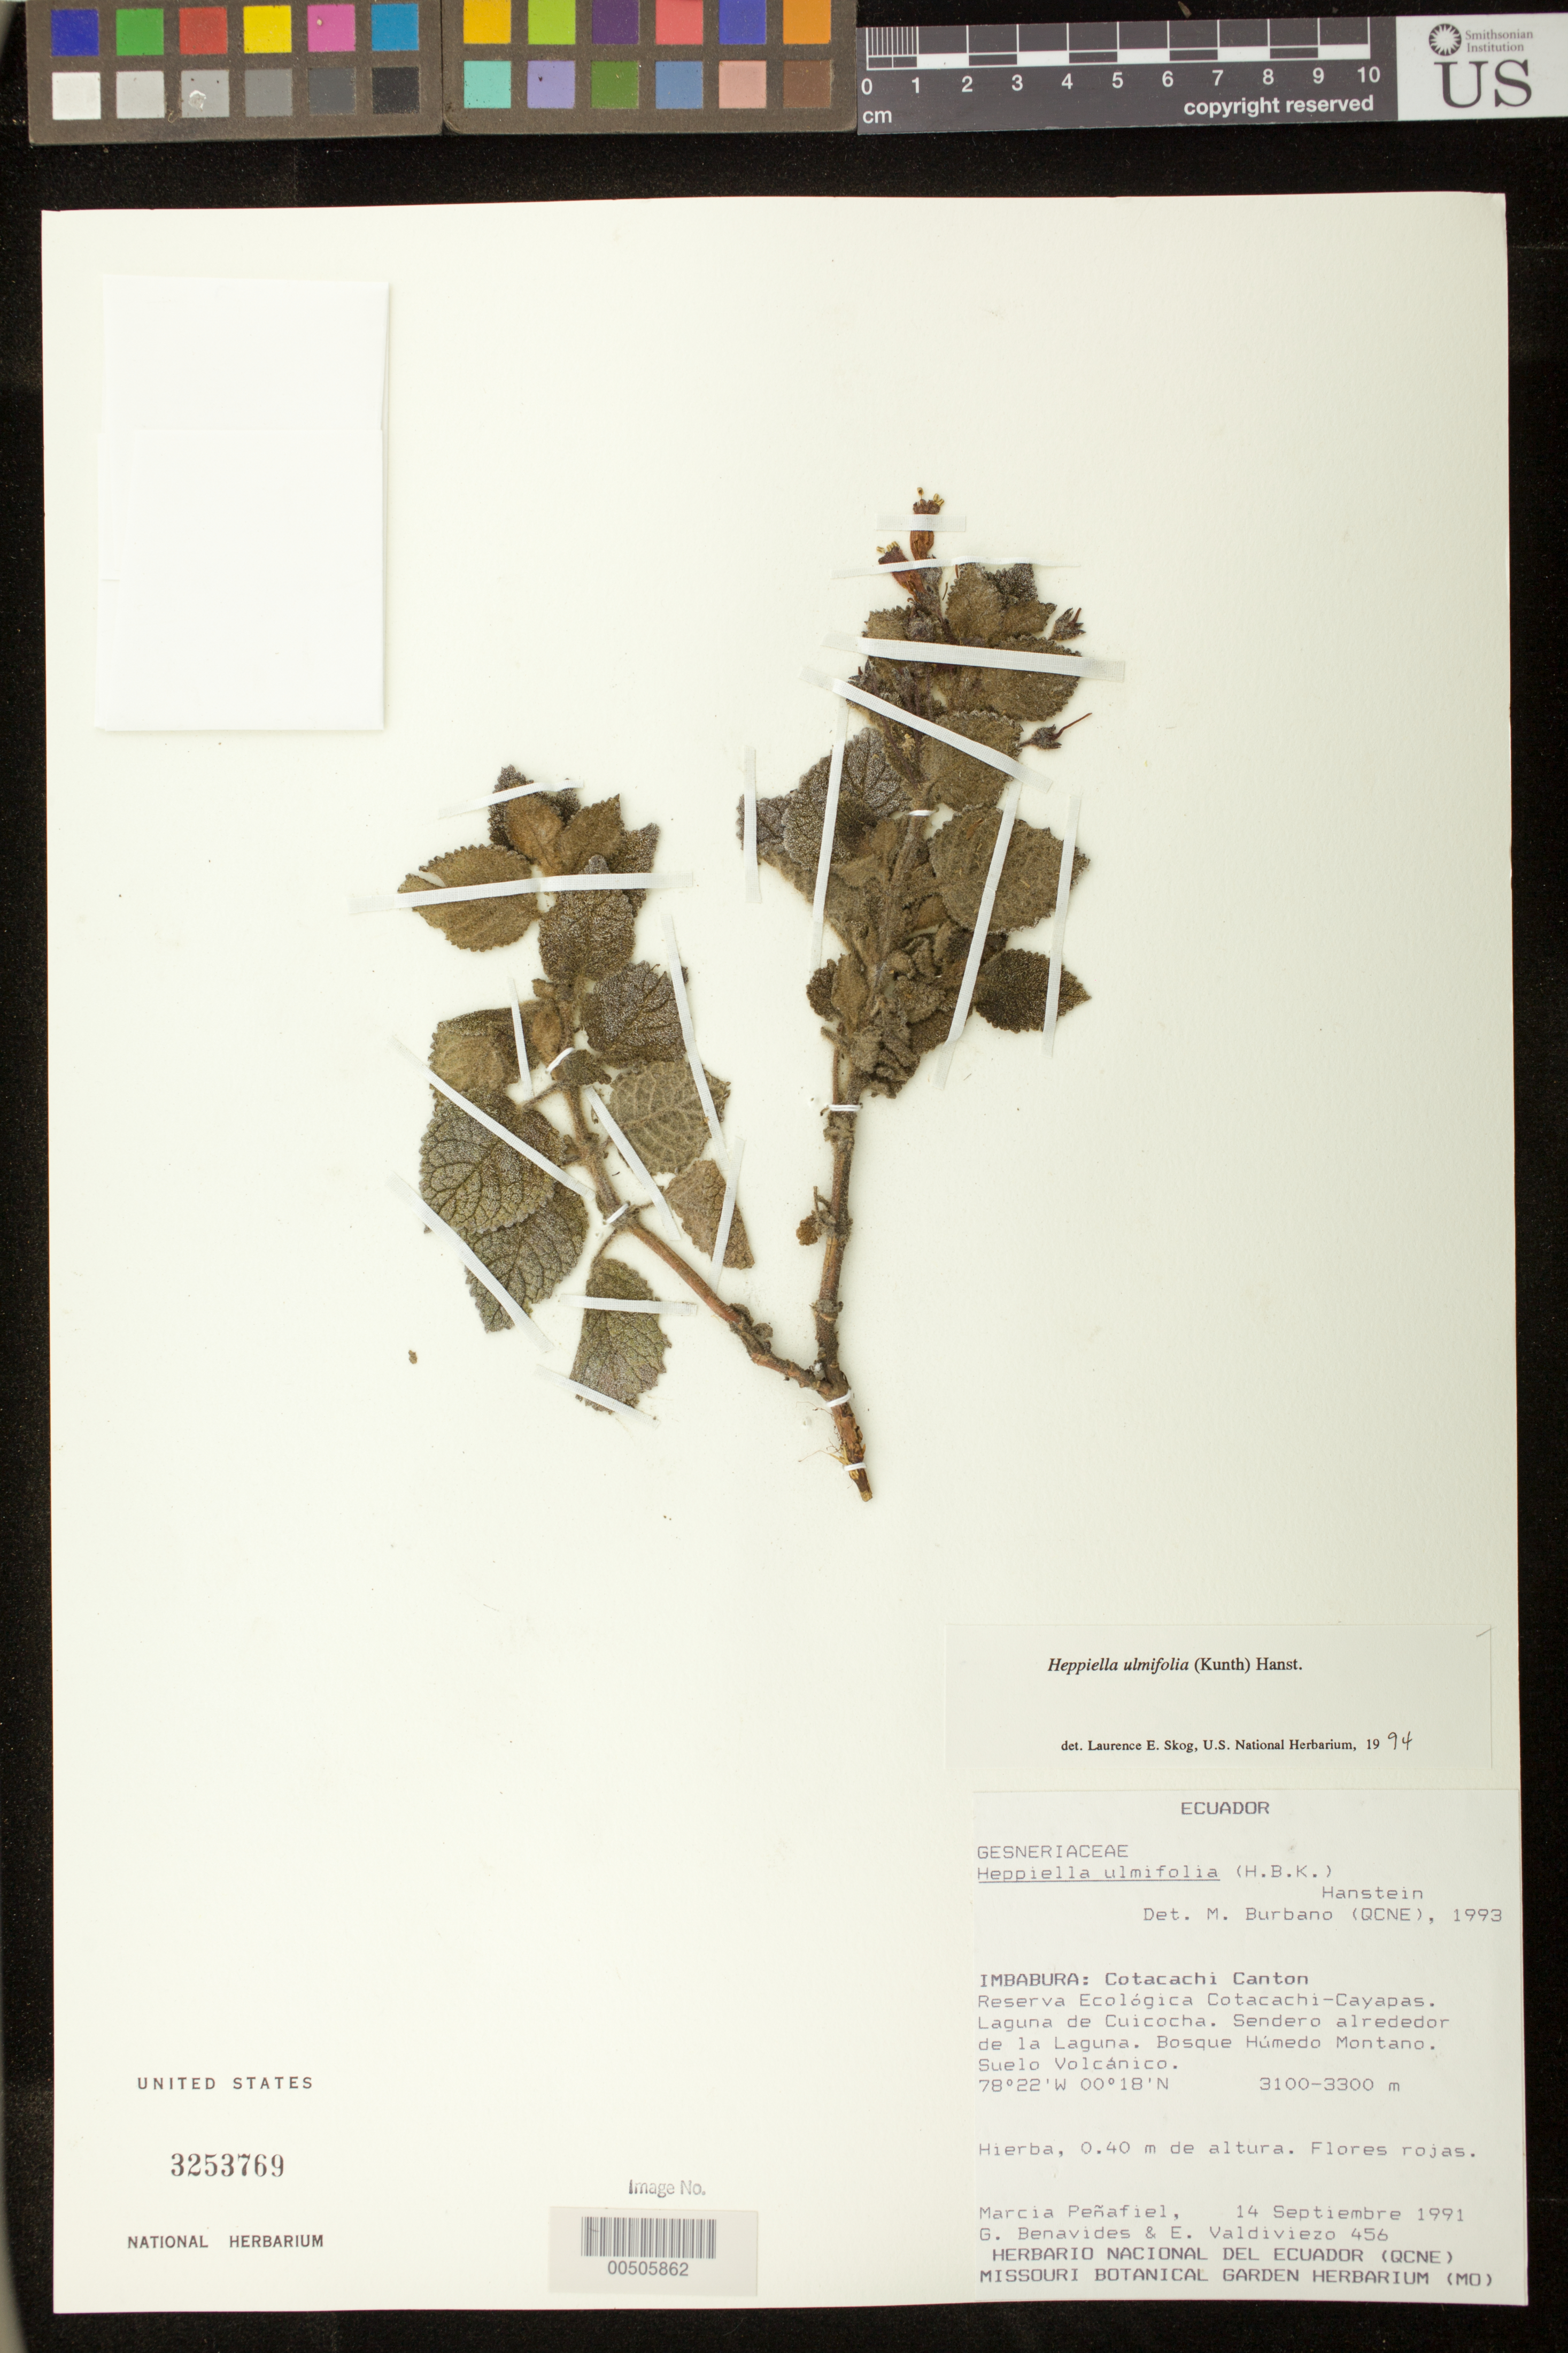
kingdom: Plantae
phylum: Tracheophyta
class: Magnoliopsida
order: Lamiales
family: Gesneriaceae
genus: Heppiella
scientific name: Heppiella ulmifolia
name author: (Kunth) Hanst.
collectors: M. Penafiel, G. Benavides & E. Valdiviezo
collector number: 456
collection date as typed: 14 Sep 1991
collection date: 1991-09-14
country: Ecuador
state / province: Imbabura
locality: Cotacachi Canton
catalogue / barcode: US 3253769